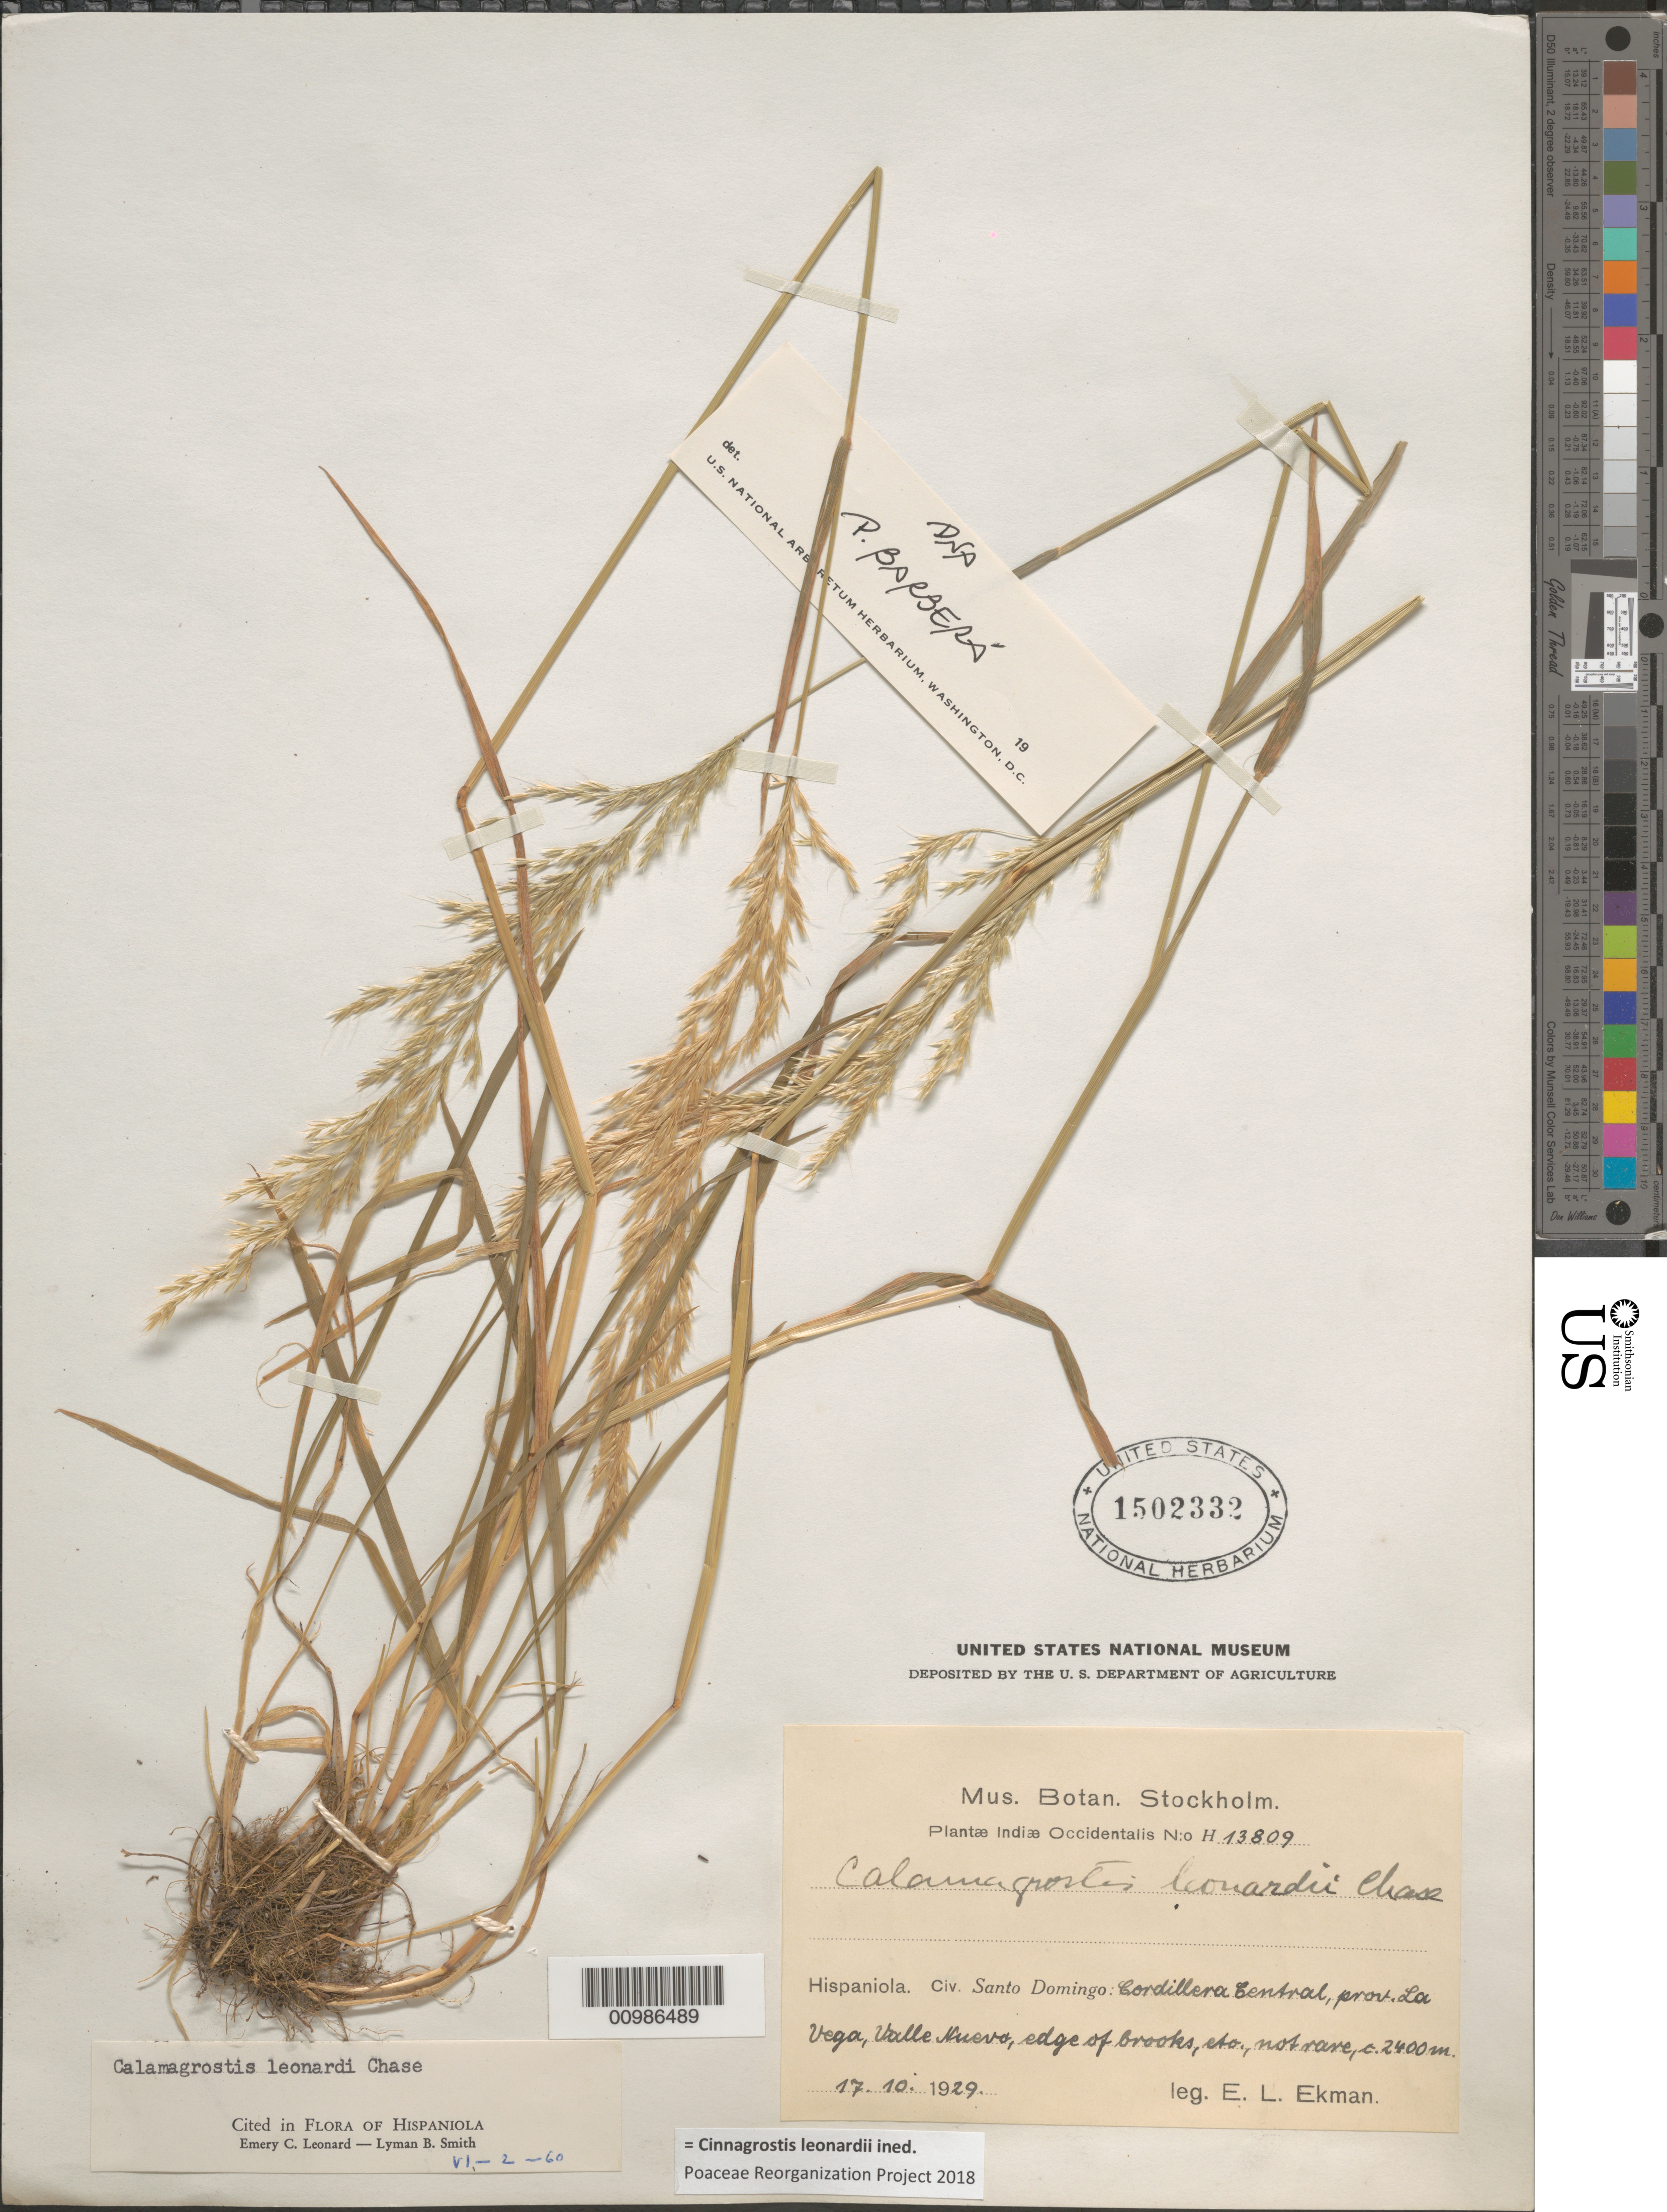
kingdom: Plantae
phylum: Tracheophyta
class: Liliopsida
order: Poales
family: Poaceae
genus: Cinnagrostis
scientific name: Cinnagrostis leonardii ined.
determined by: Poaceae Reorganization Project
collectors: E. L. Ekman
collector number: H 13809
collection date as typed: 17 Oct 1929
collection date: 1929-10-17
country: Dominican Republic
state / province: La Vega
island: Hispaniola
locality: Cordillera Central, Valle Nuevo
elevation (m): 2400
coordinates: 0 N, 0 E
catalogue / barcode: US 1502332